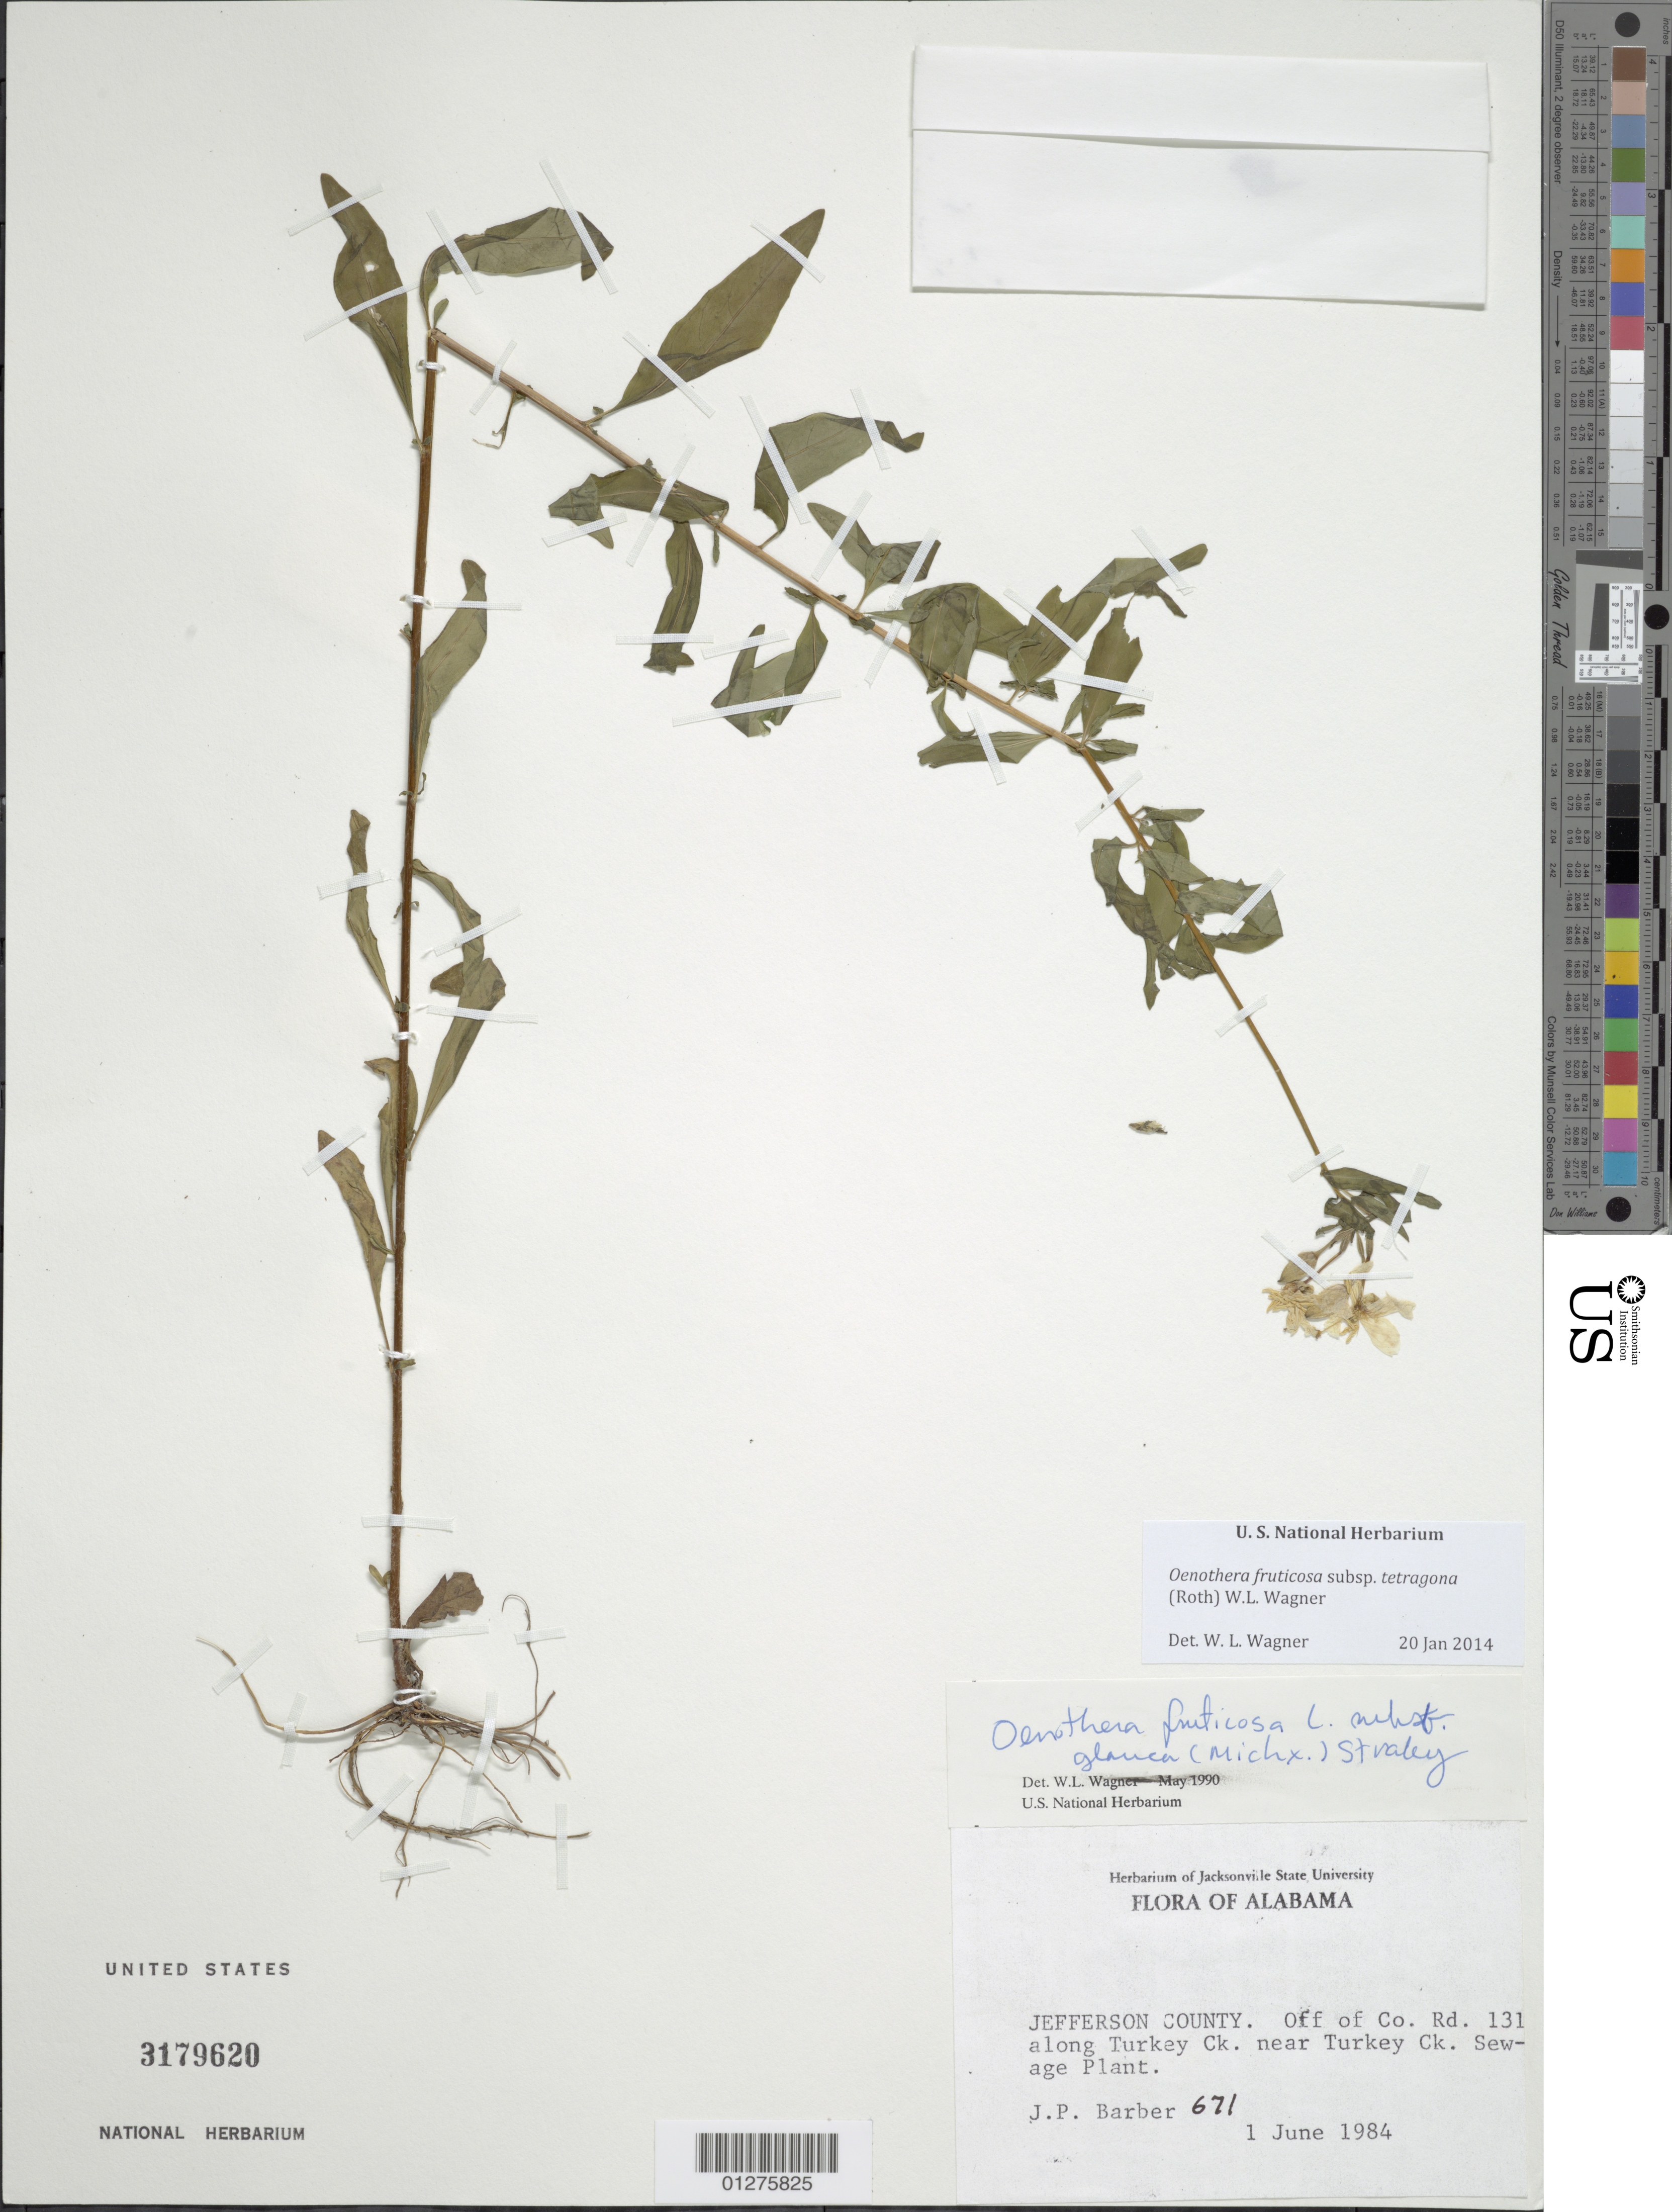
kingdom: Plantae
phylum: Tracheophyta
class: Magnoliopsida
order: Myrtales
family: Onagraceae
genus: Oenothera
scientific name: Oenothera fruticosa subsp. tetragona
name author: (Roth) W.L. Wagner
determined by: Wagner, W. L., (BOT), Smithsonian Institution - National Museum of Natural History (UNITED STATES)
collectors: J. Barber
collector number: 671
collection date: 1984-06-01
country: United States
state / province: Alabama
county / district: Jefferson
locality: Off of Co. Rd. 131 along Turkey Ck. near Turkey Ck.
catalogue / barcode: US 3179620